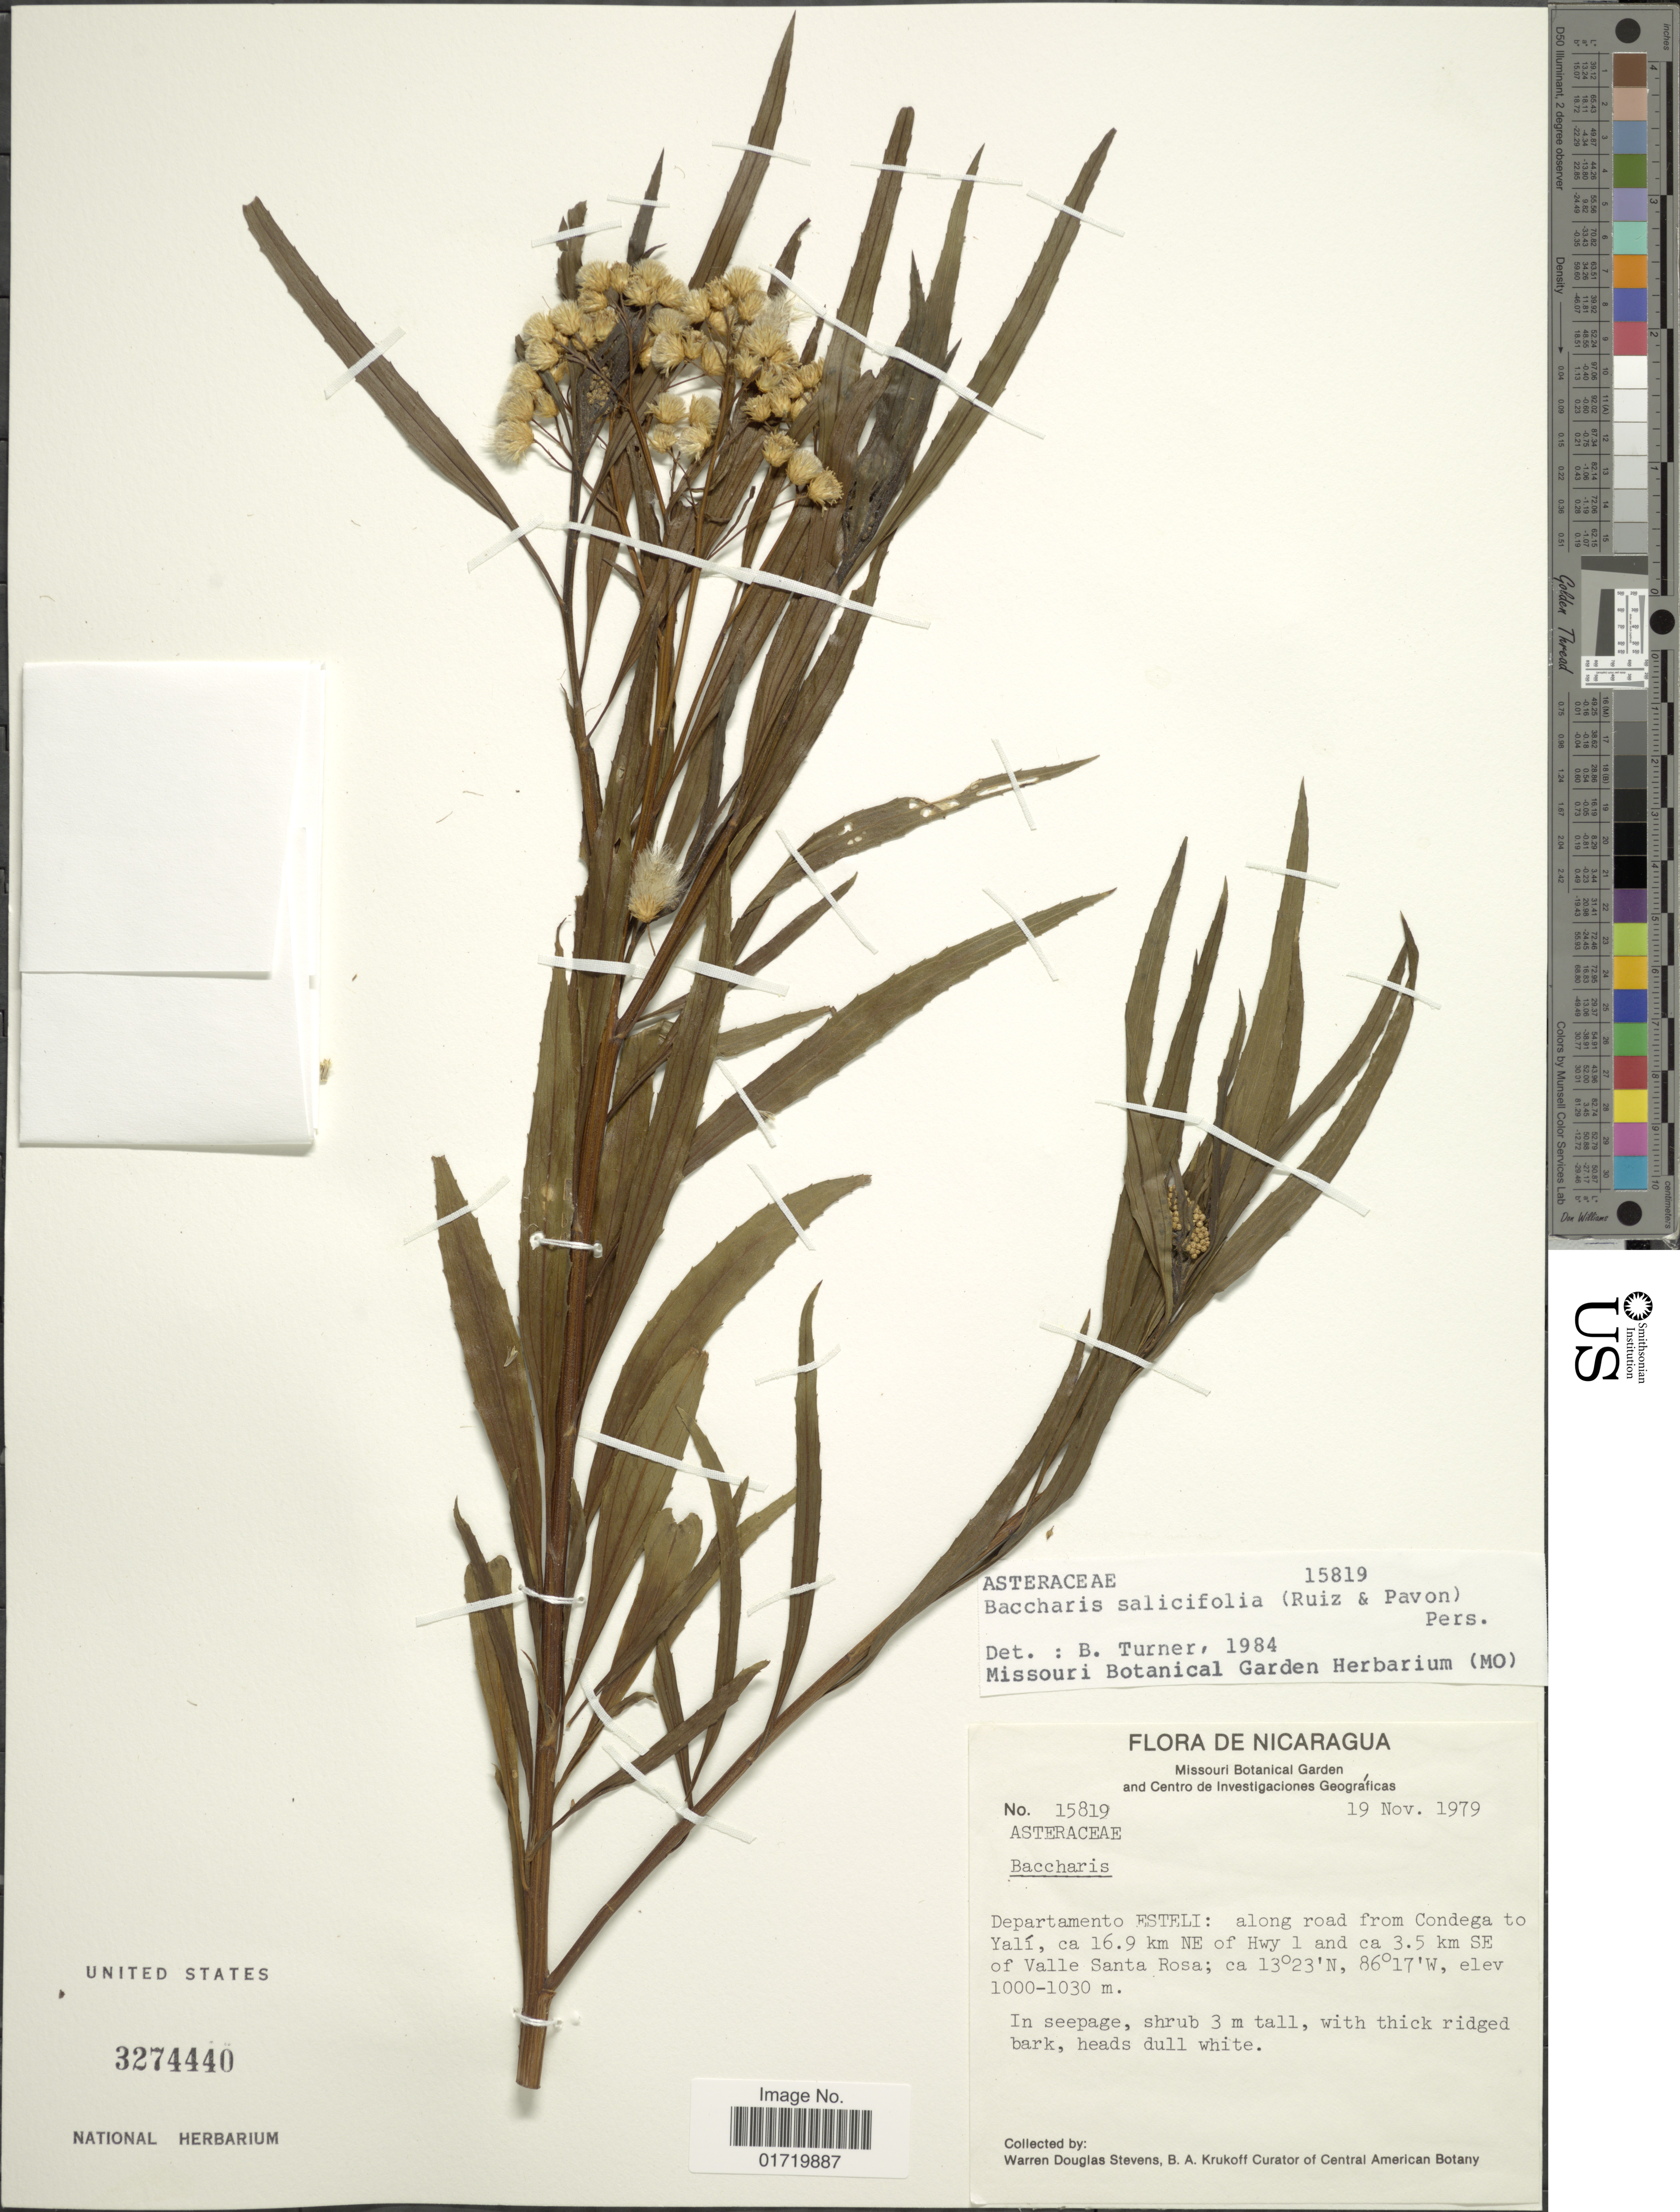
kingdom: Plantae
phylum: Tracheophyta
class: Magnoliopsida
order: Asterales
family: Asteraceae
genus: Baccharis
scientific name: Baccharis salicifolia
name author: (Ruiz & Pav.) Pers.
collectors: W. D. Stevens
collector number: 15819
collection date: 1979-11-19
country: Nicaragua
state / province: Esteli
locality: Along road from Condega to Yali, ca 16.9 km NE of Hwy 1 and ca 3.5km SE of Valle Santa Rosa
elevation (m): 1000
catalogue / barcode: US 3274440